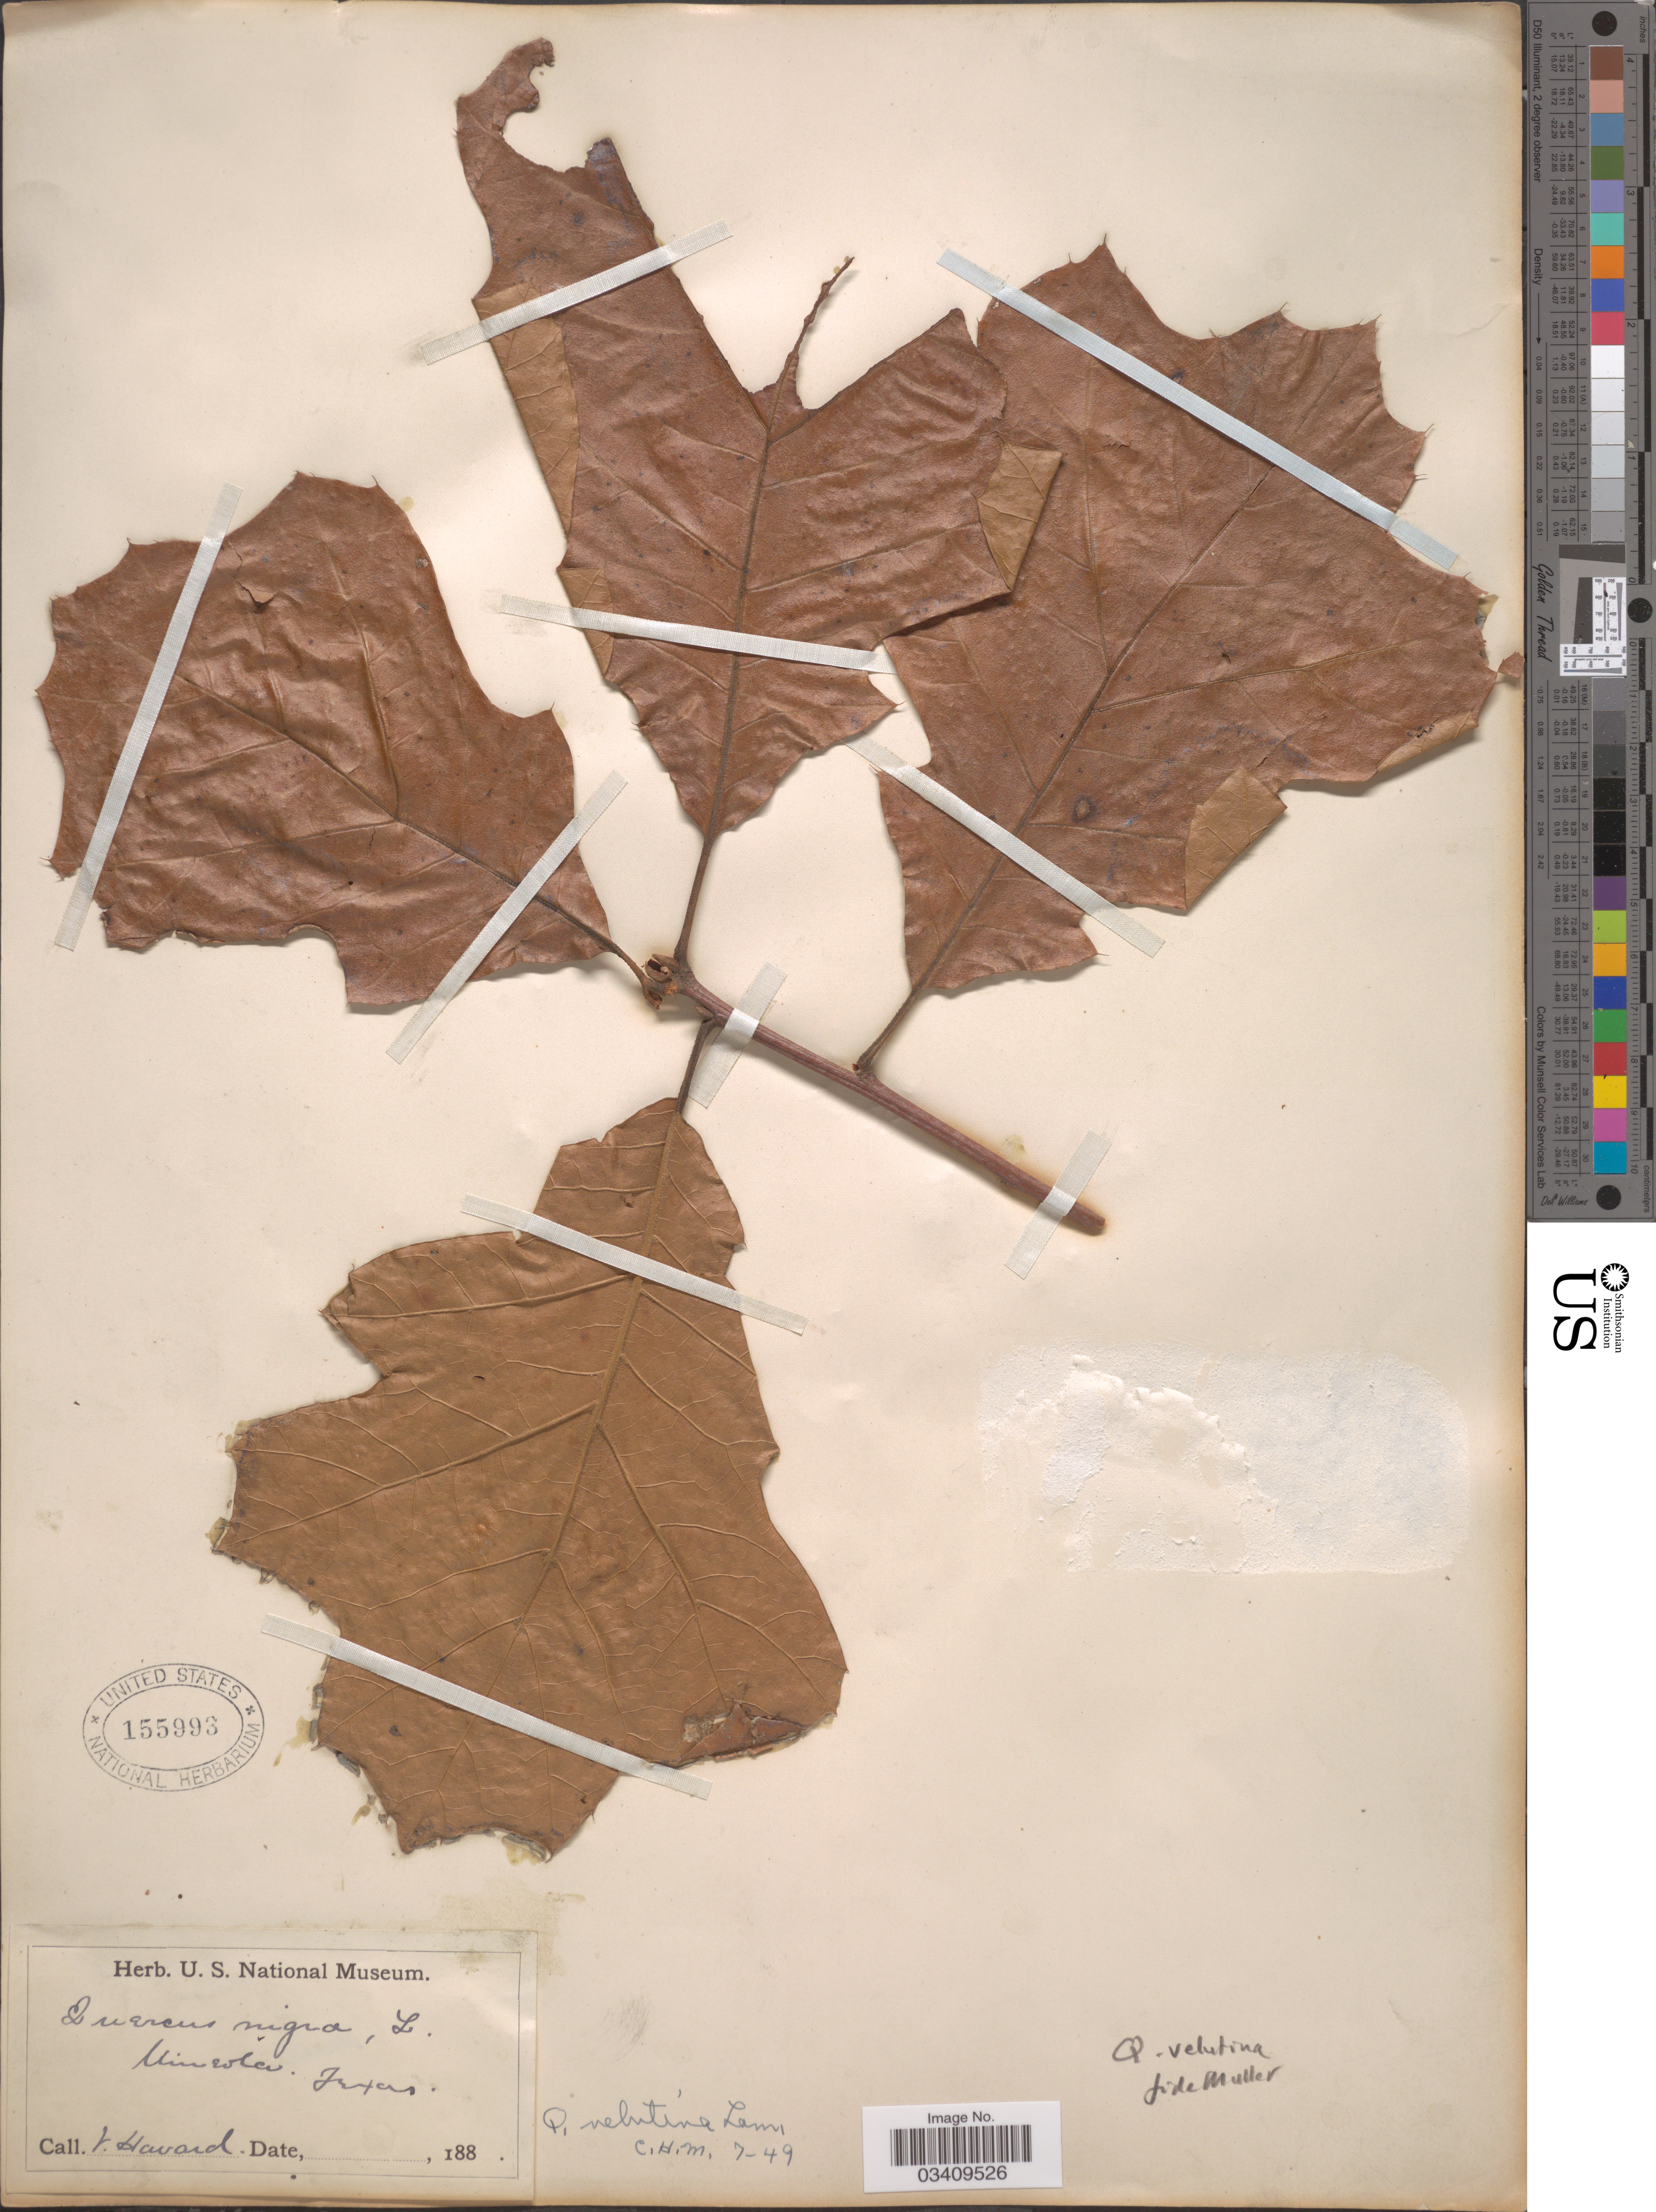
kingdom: Plantae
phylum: Tracheophyta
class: Magnoliopsida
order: Fagales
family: Fagaceae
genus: Quercus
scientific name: Quercus velutina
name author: Lam.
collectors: V. Havard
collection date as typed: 188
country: United States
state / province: Texas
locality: Mineola.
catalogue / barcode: US 155993